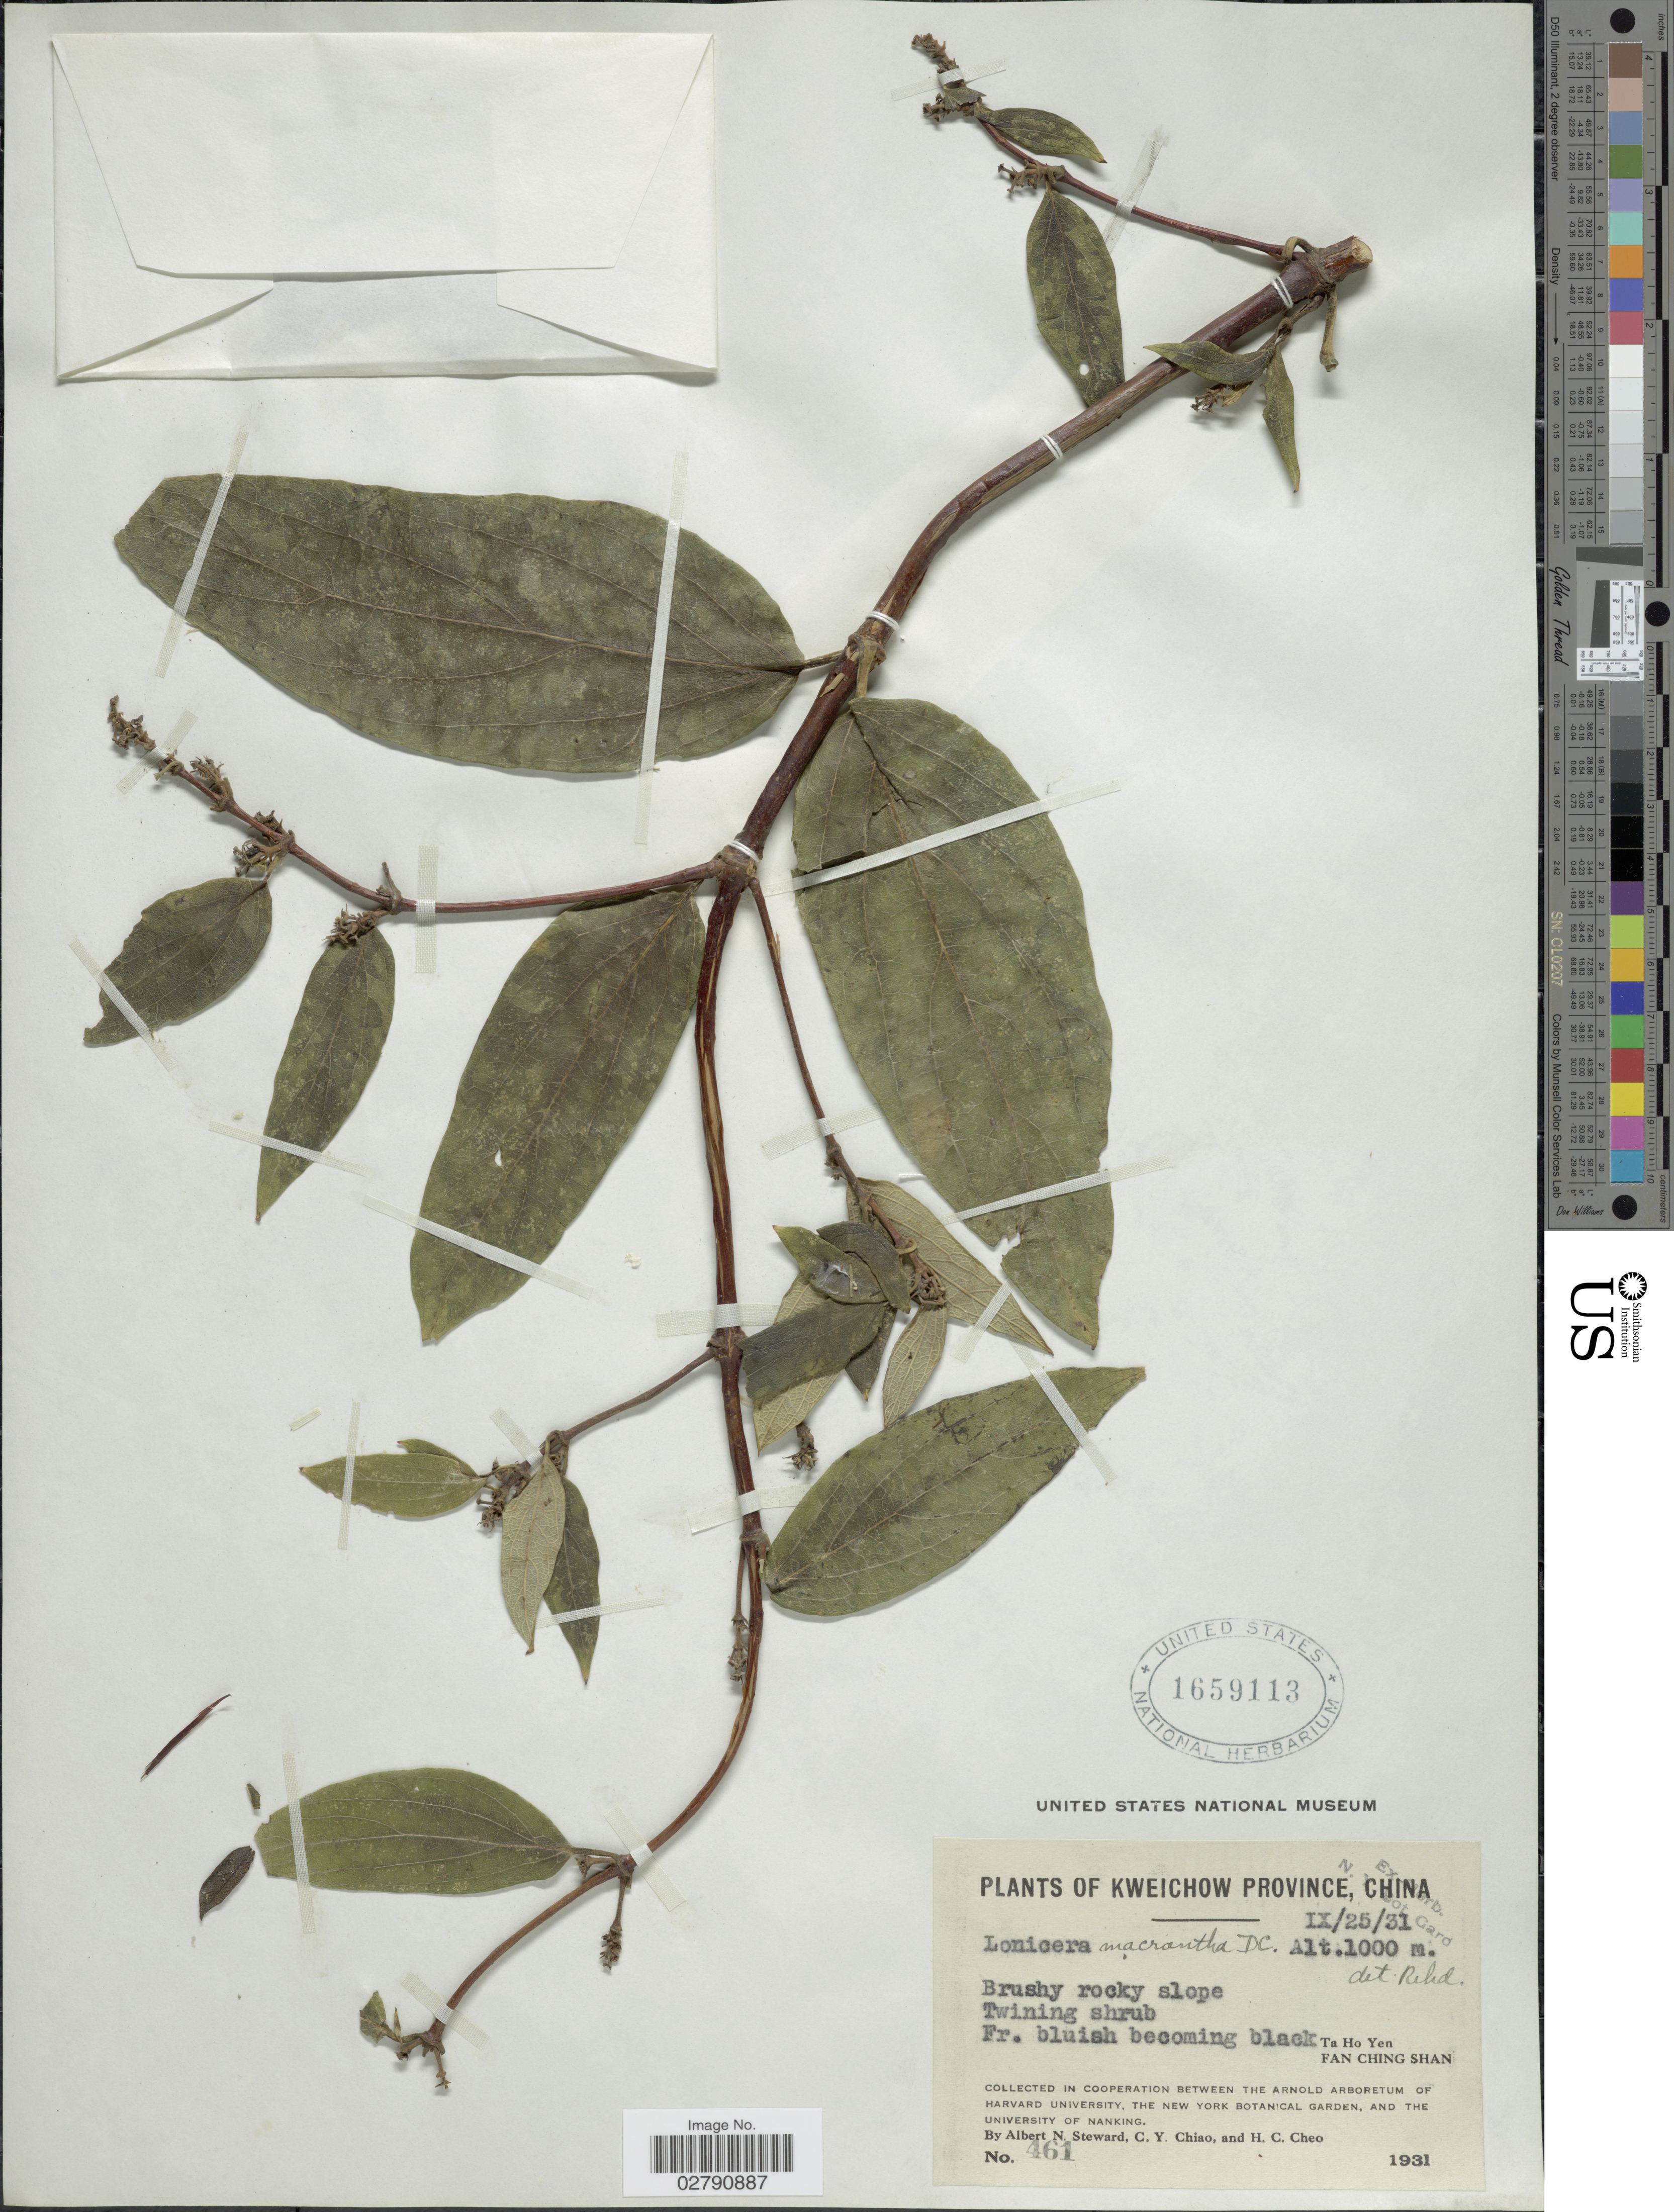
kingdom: Plantae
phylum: Tracheophyta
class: Magnoliopsida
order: Dipsacales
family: Caprifoliaceae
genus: Lonicera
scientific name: Lonicera macrantha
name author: Spreng.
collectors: A. N. Steward, C. Y. Chiao & H. Cheo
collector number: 461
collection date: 1931-09-25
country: China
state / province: Guizhou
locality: Kweichow Province. Ta Ho Yen. Fan Ching Shan.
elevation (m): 1000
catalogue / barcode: US 1659113